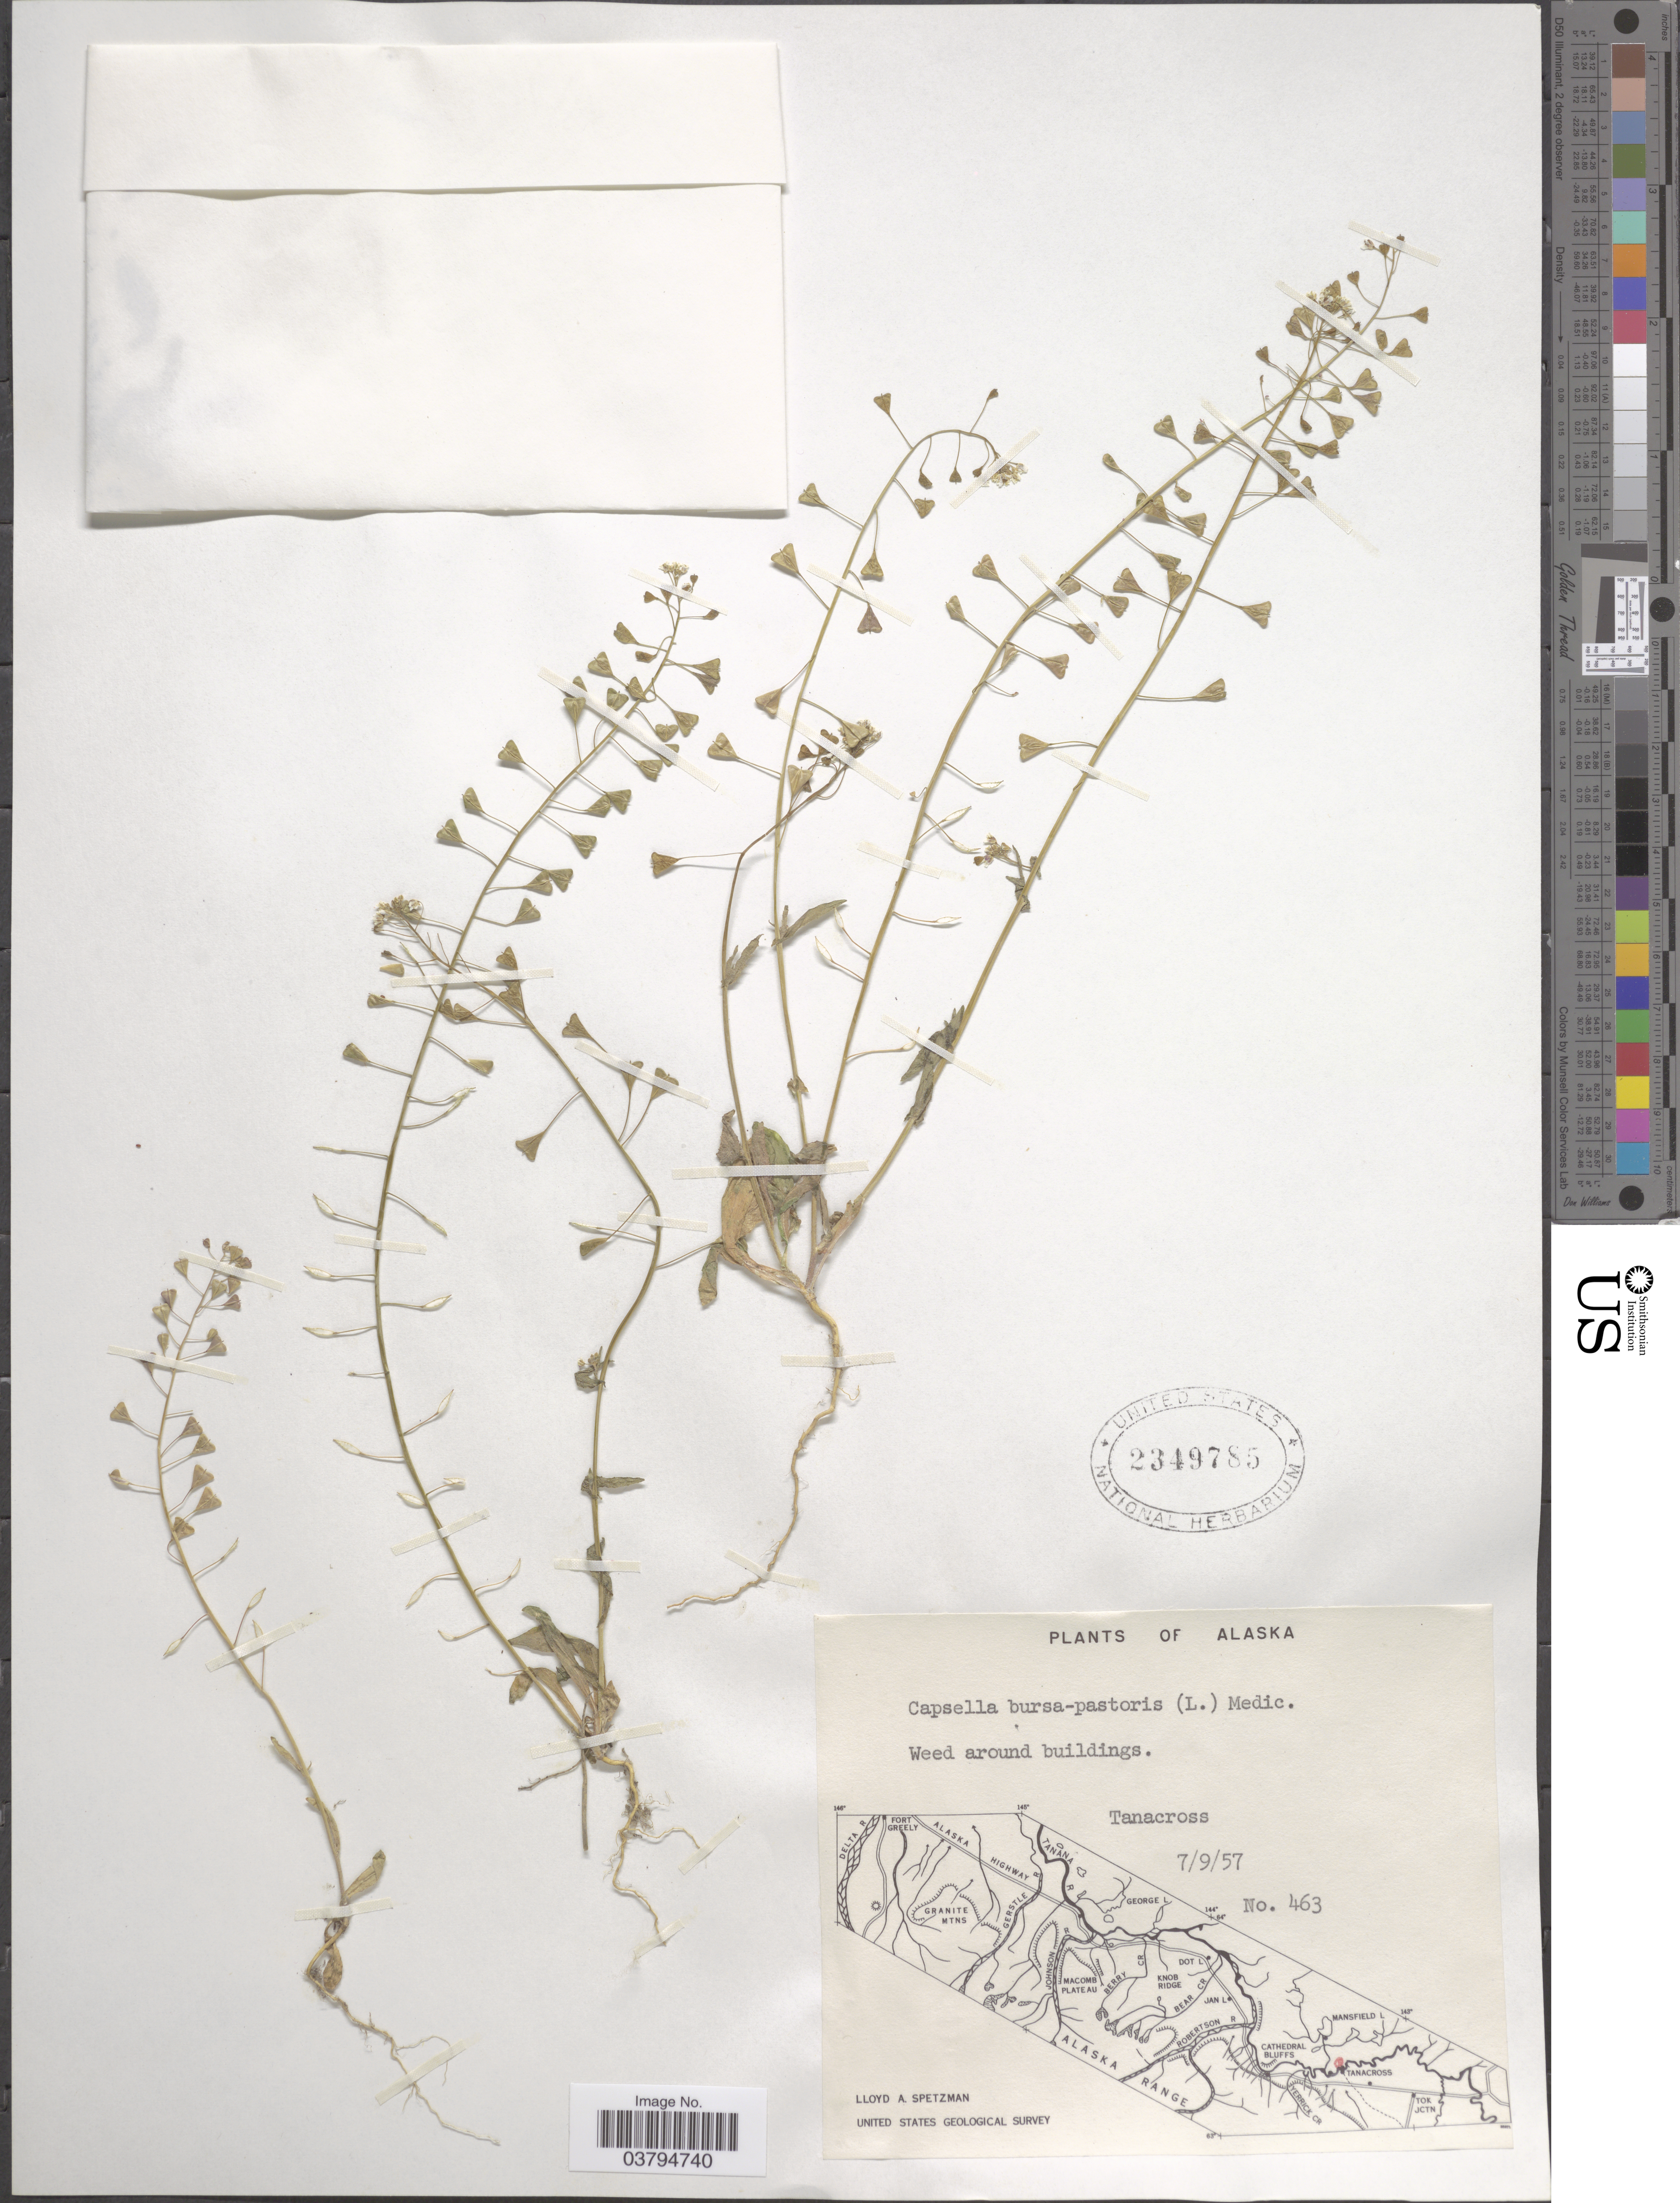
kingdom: Plantae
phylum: Tracheophyta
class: Magnoliopsida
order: Brassicales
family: Brassicaceae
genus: Capsella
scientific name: Capsella bursa-pastoris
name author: (L.) Medik.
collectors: L. Spetzman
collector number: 463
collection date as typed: Transcribed d/m/y: 9/7/57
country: United States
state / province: Alaska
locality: Tanacross.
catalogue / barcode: US 2349785